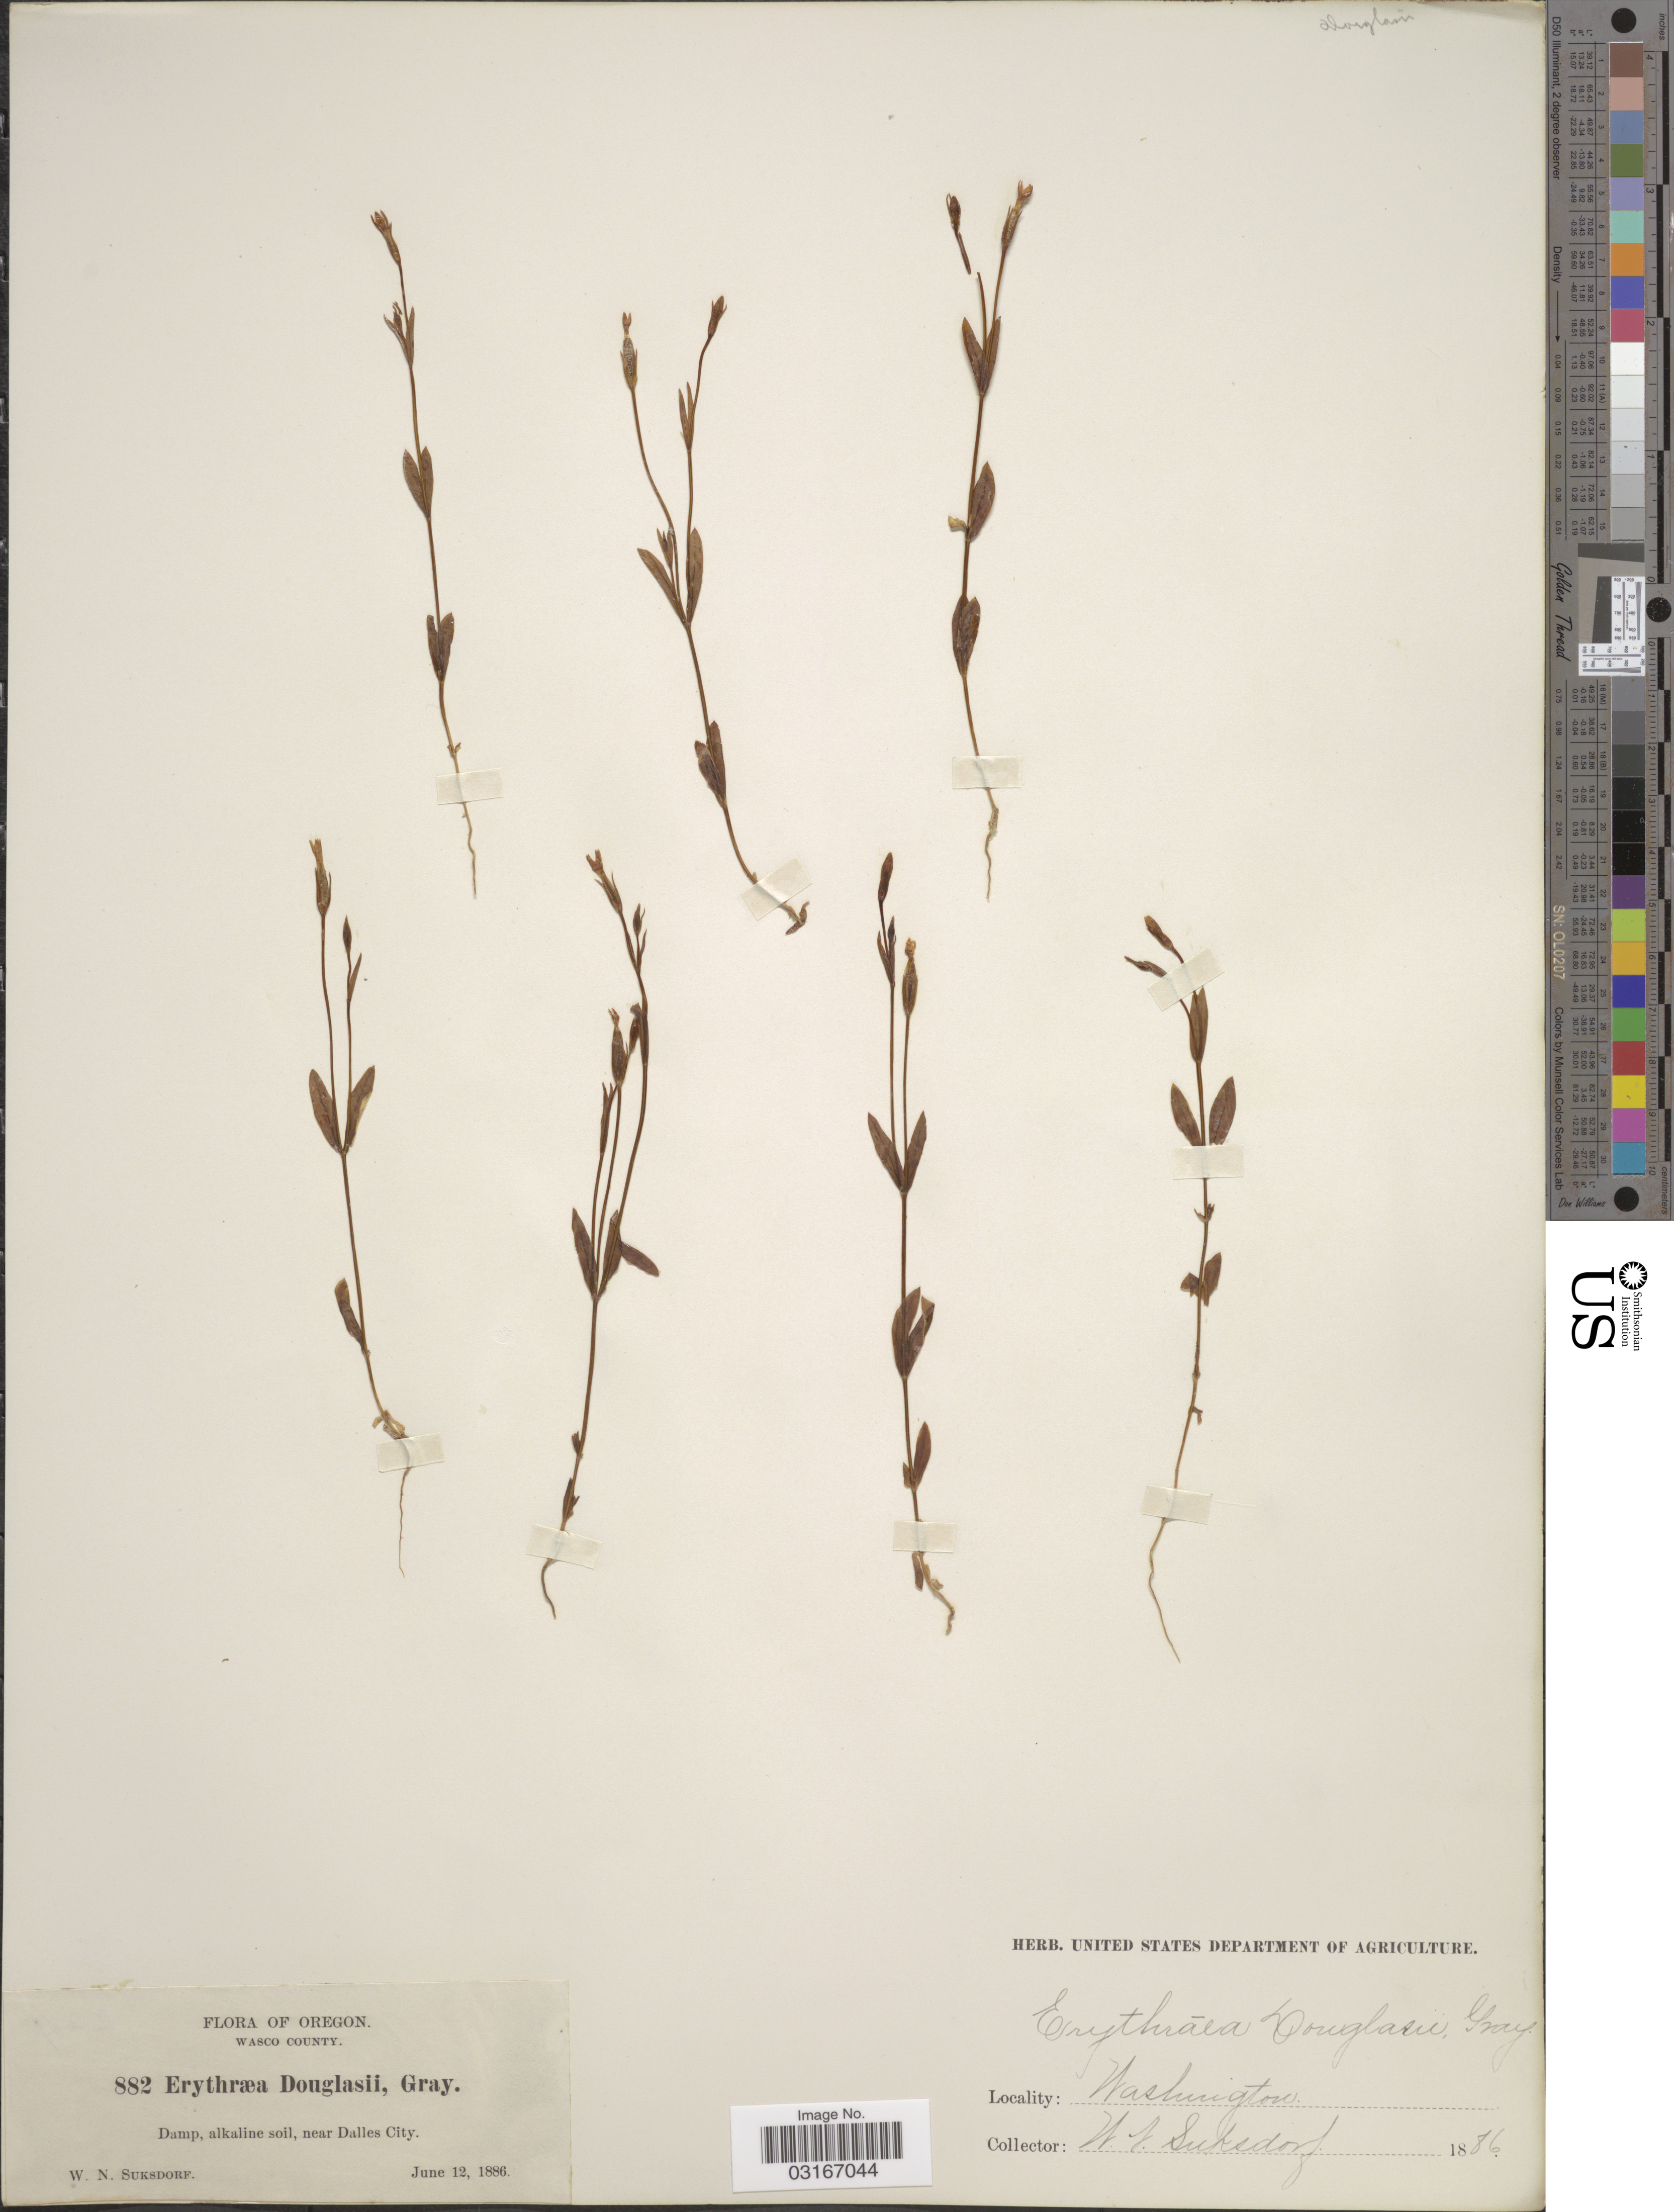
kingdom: Plantae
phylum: Tracheophyta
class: Magnoliopsida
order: Gentianales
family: Gentianaceae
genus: Centaurium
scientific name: Centaurium exaltatum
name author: (Griseb.) W. Wight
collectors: W. N. Suksdorf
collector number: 882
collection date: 1886-06-12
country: United States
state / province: Oregon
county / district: Wasco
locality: Wasco County, Damp, alkaline soil, near Dalles City. Oregon. Washington.